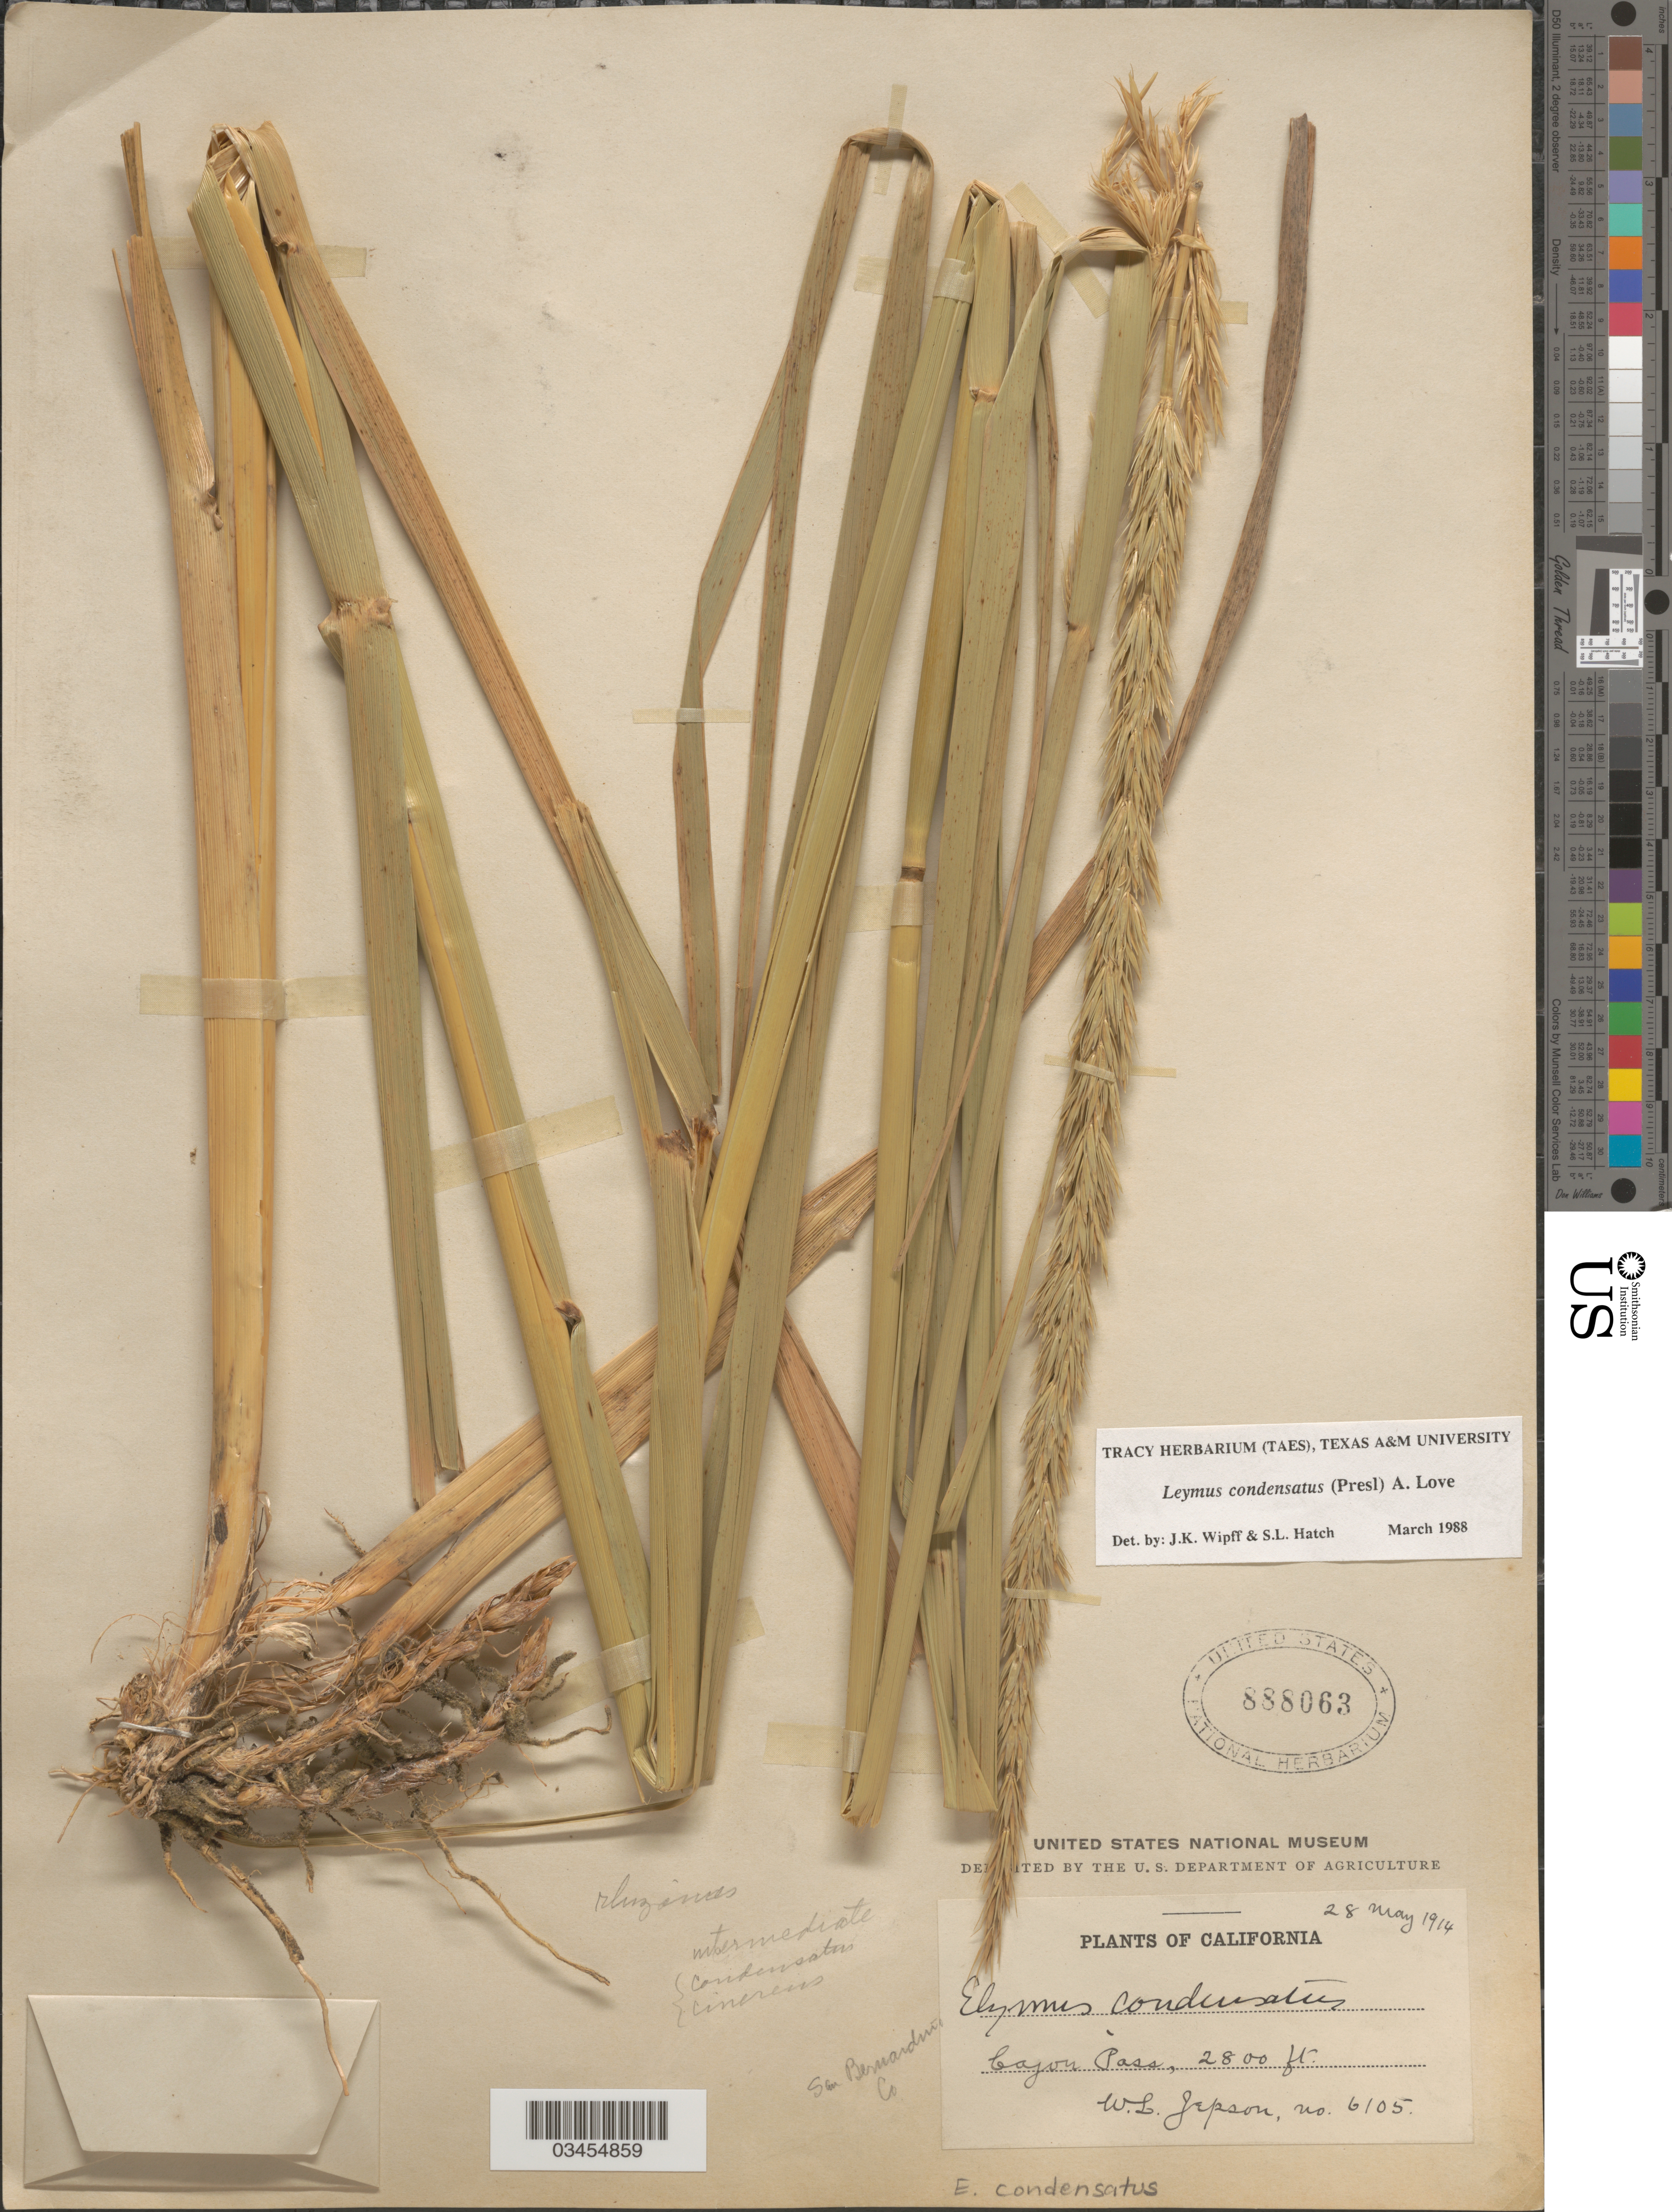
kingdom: Plantae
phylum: Tracheophyta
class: Liliopsida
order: Poales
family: Poaceae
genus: Leymus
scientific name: Leymus condensatus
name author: (J. Presl) Á. Löve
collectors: W. L. Jepson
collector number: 6105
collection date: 1914-05-28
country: United States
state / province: California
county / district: San Bernardino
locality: Cajon Pass. San Bernardino Co.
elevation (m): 853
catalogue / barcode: US 888063